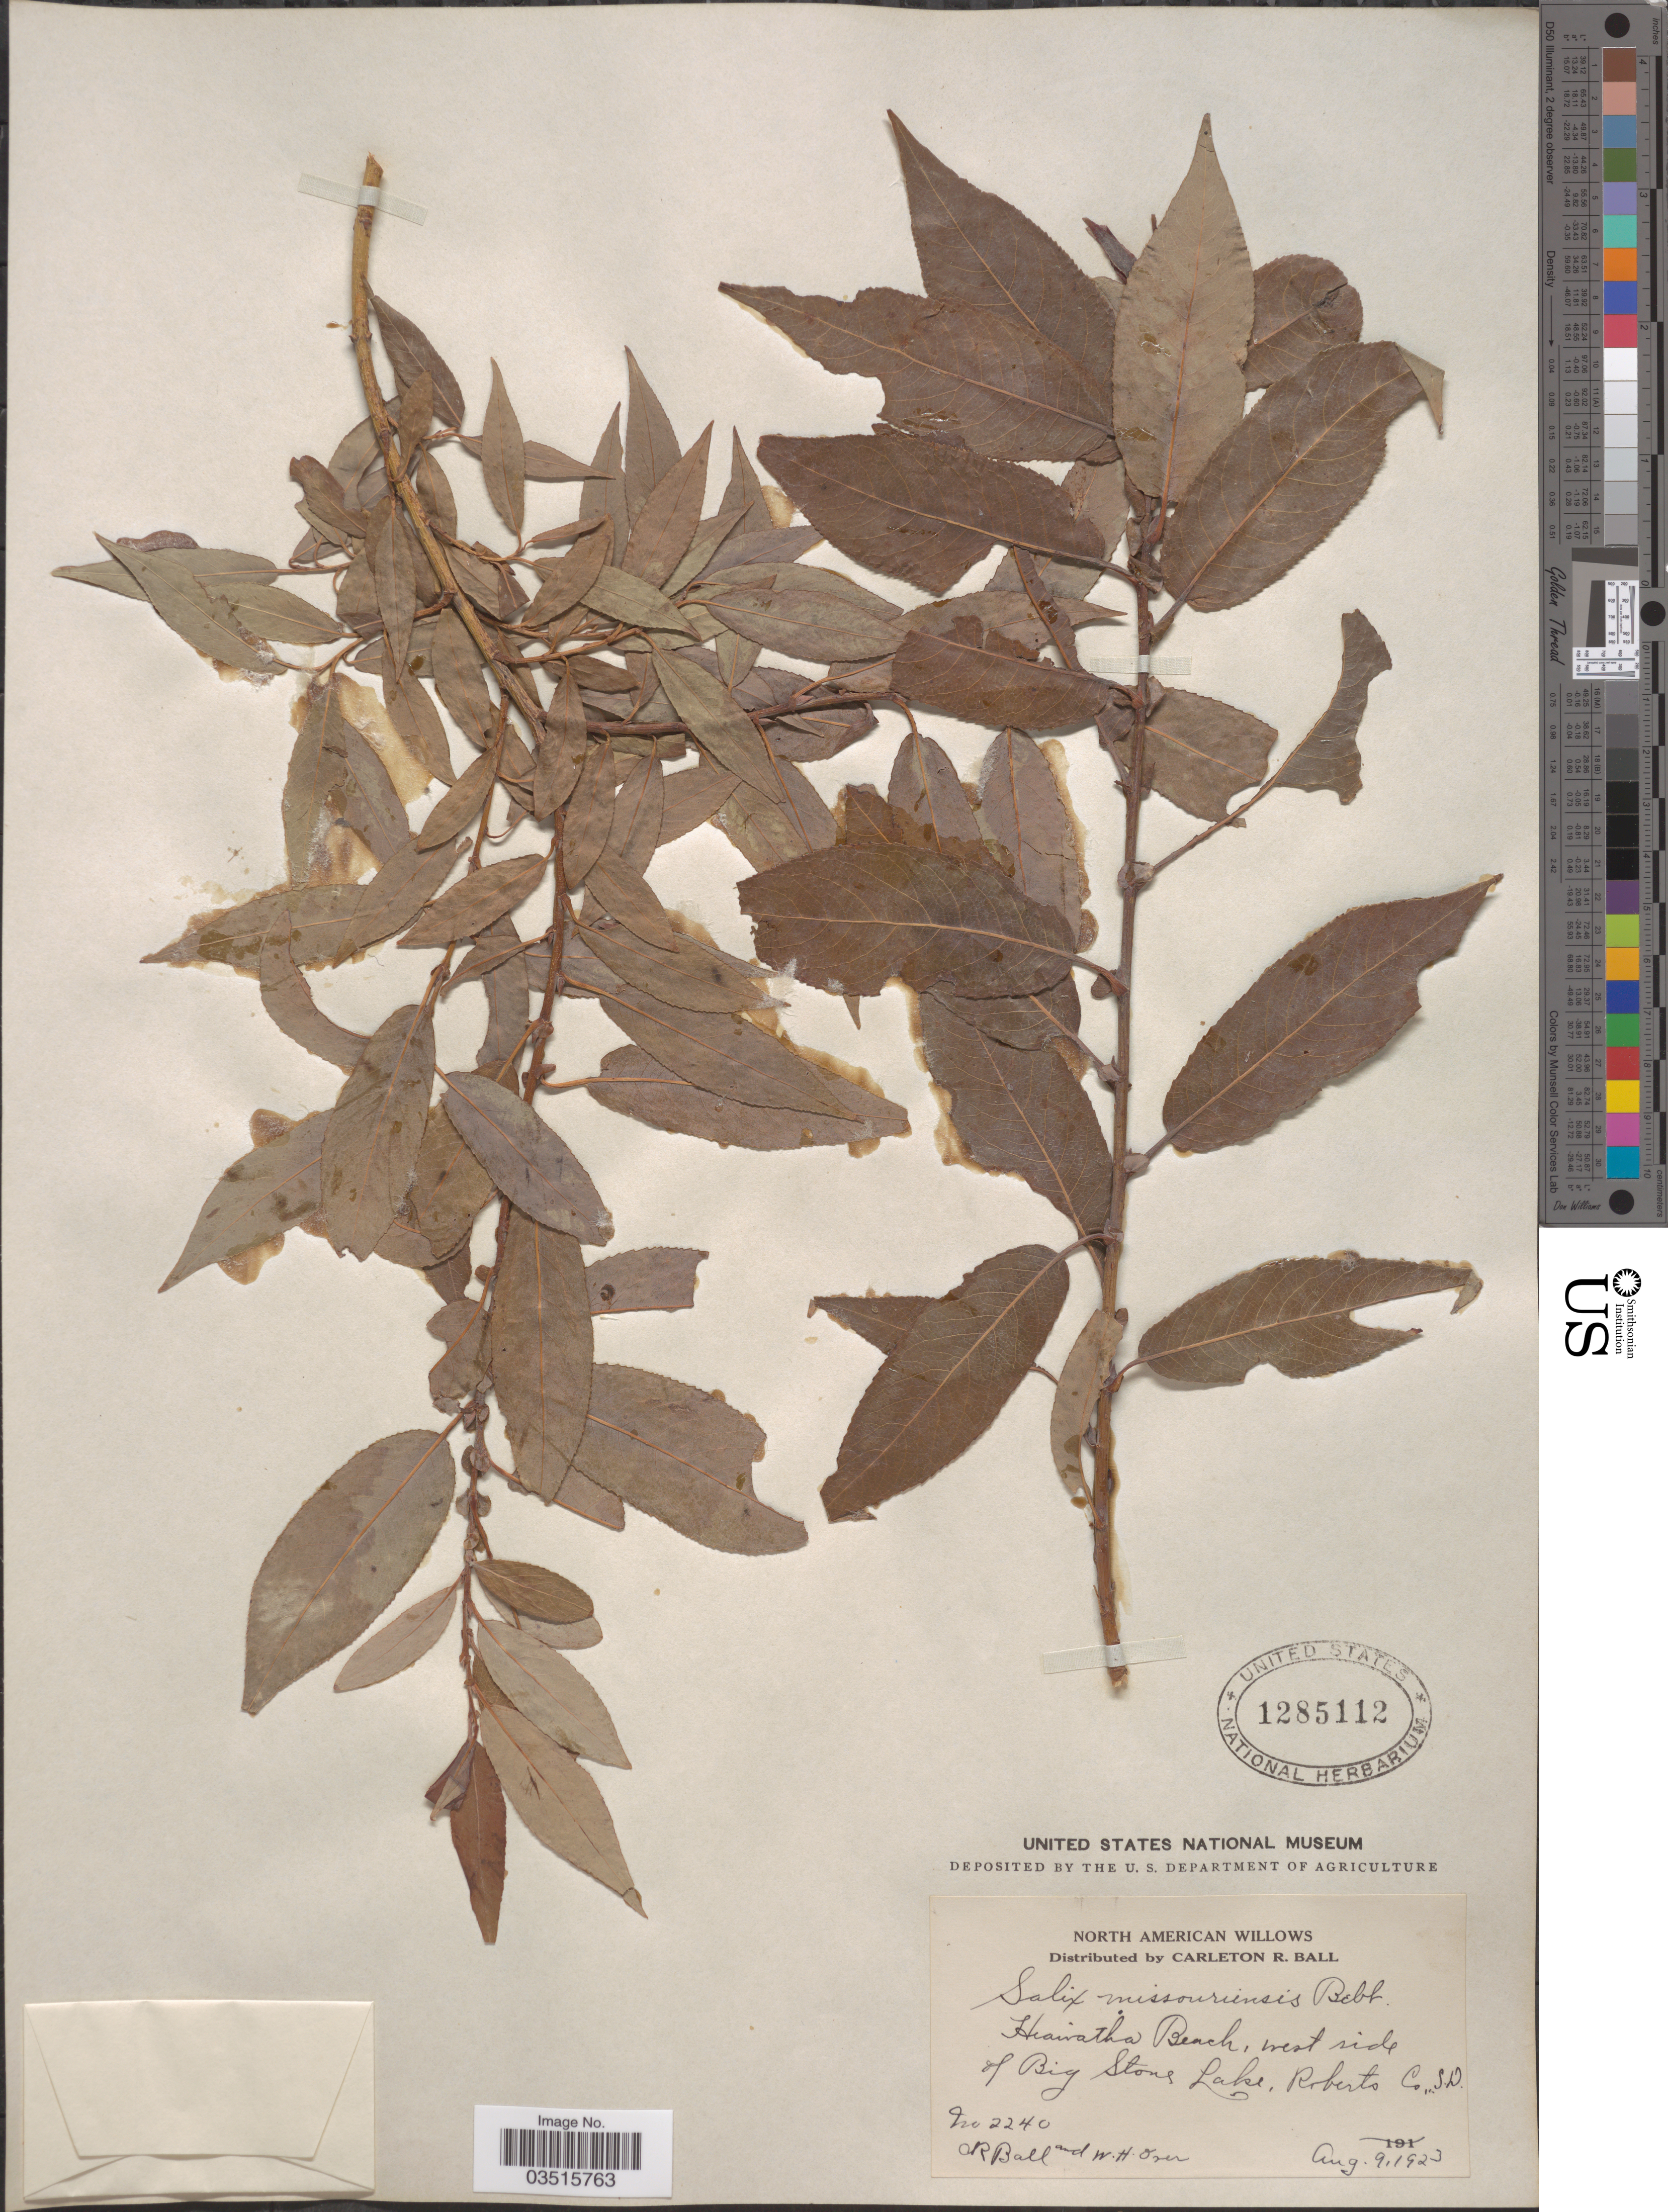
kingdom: Plantae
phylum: Tracheophyta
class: Magnoliopsida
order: Malpighiales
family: Salicaceae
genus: Salix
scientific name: Salix missouriensis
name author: Bebb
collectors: C. R. Ball & W. Over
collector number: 2240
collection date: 1923-08-09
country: United States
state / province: South Dakota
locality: Hiawatha Beach, west side of Big Stone Lake, Roberto Co.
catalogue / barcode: US 1285112